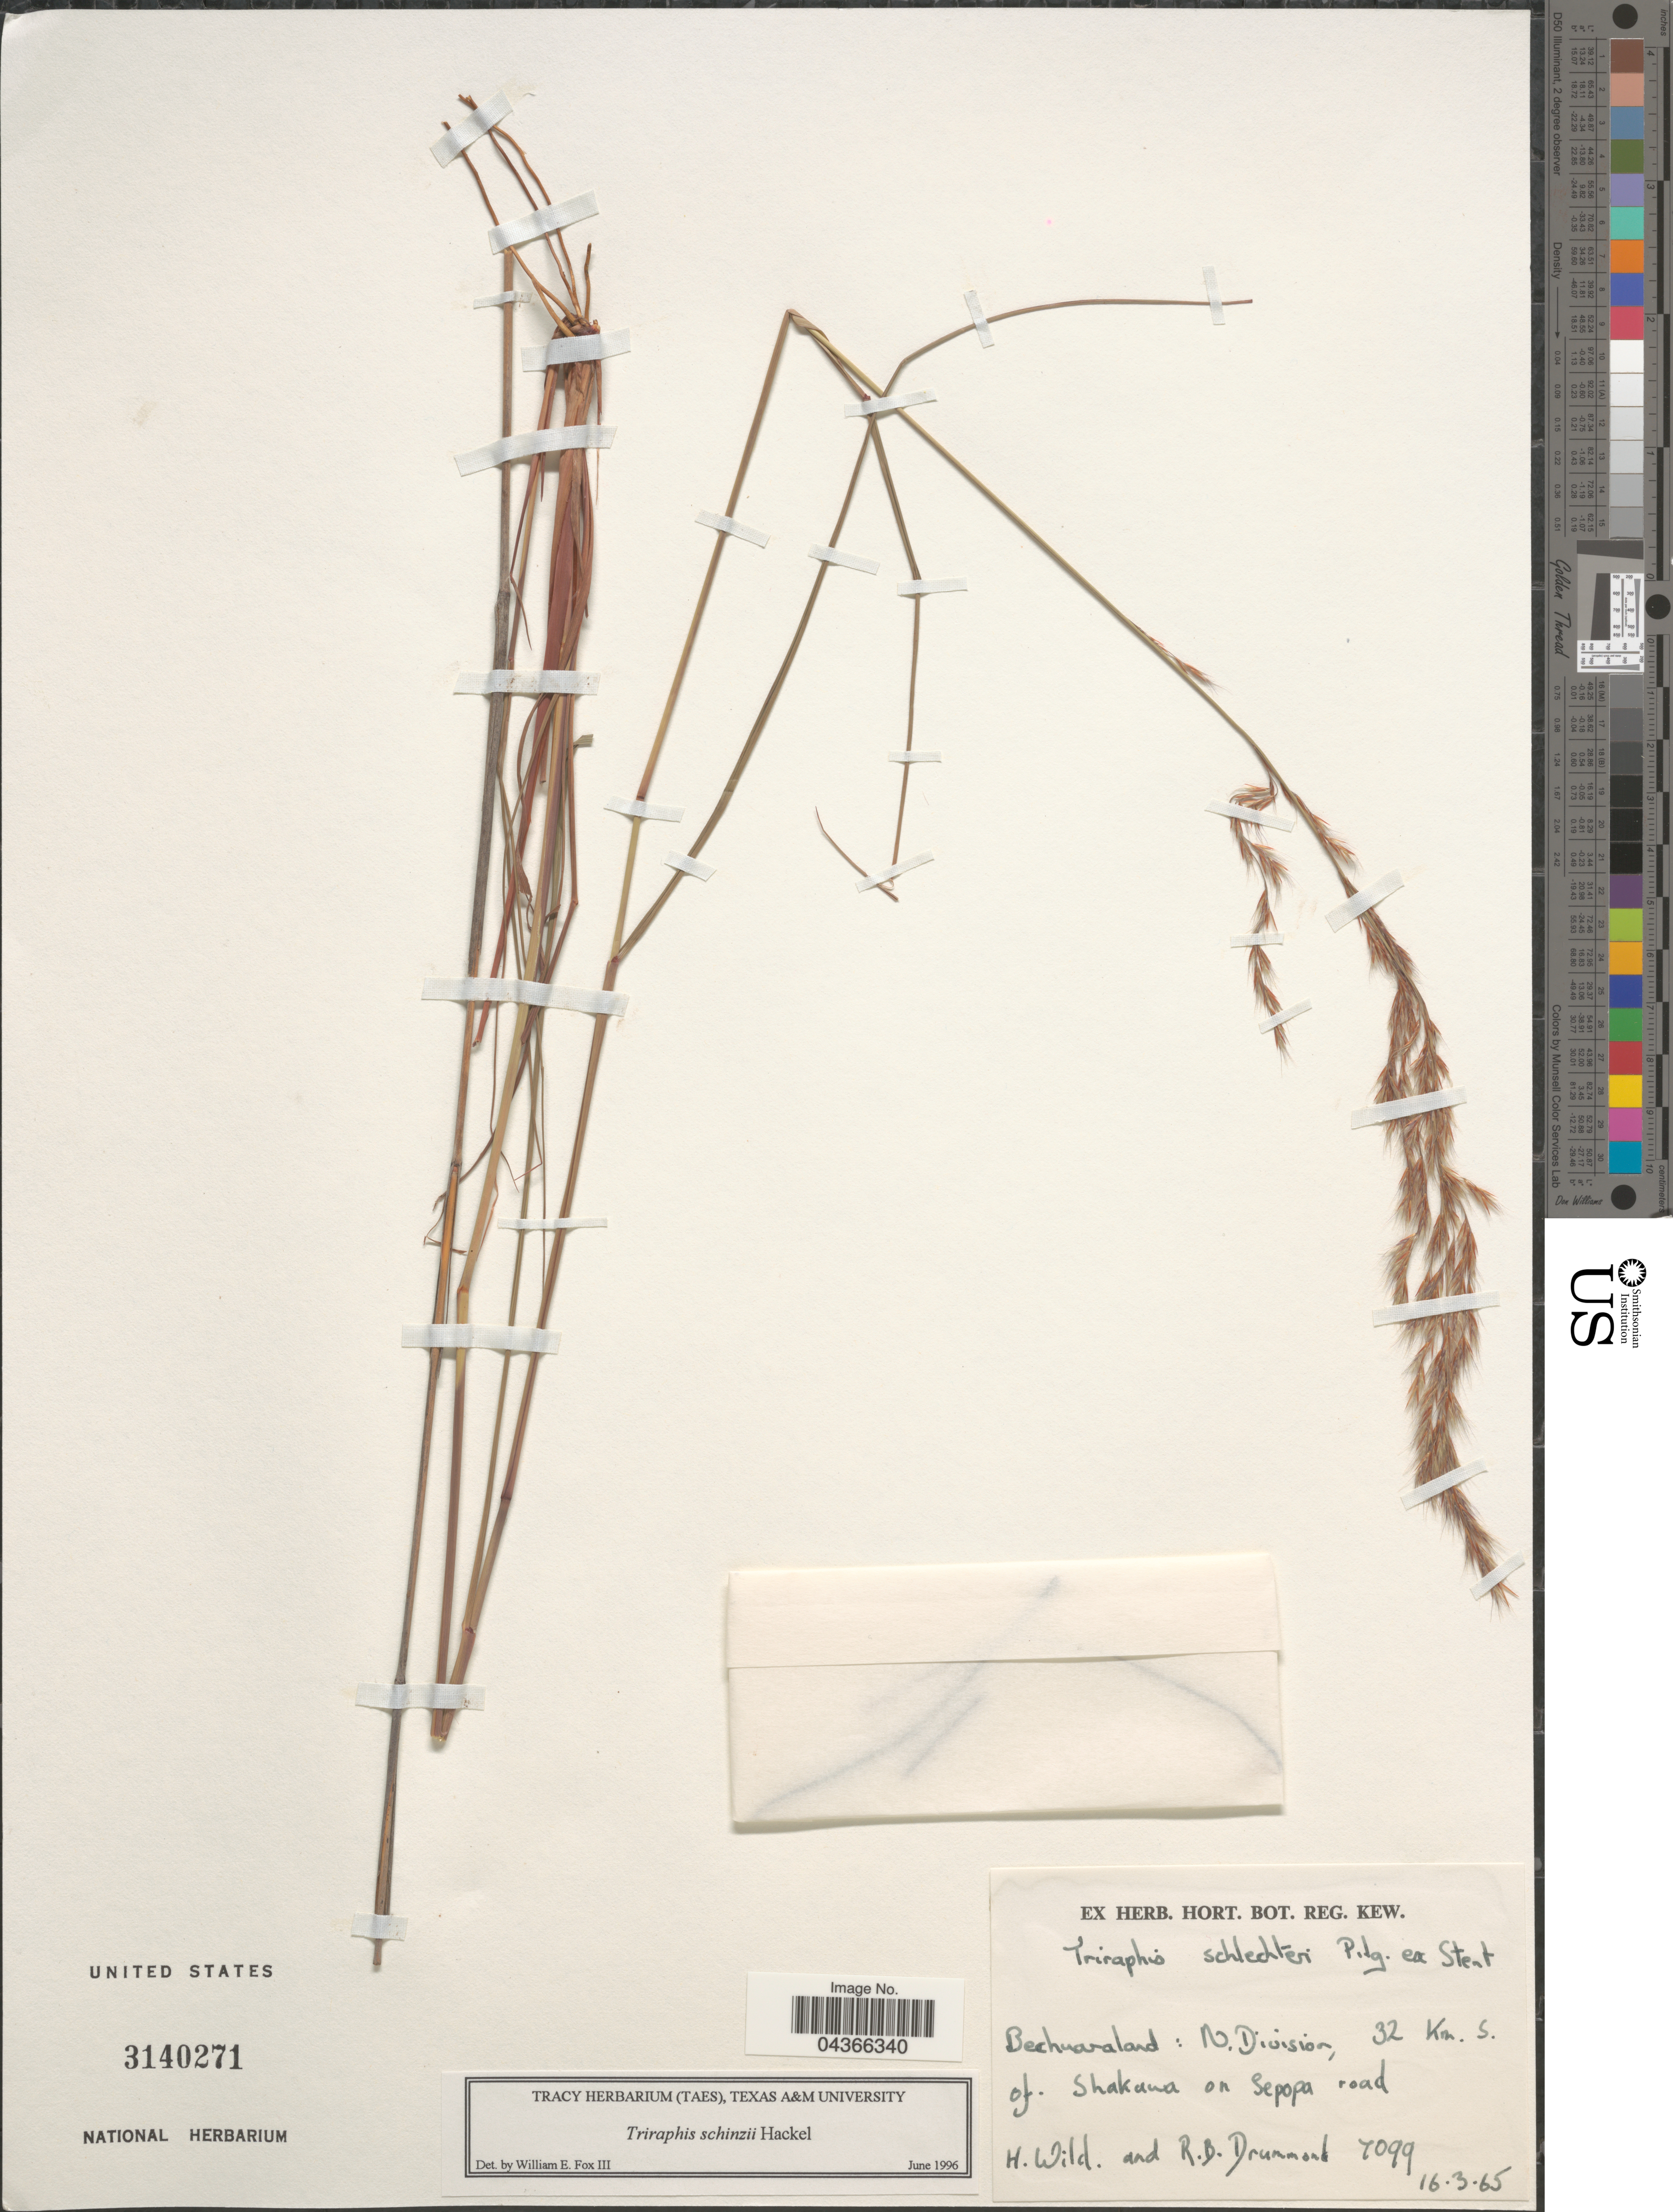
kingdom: Plantae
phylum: Tracheophyta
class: Liliopsida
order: Poales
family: Poaceae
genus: Triraphis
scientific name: Triraphis schinzii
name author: Hack.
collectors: H. Wild & R. Drummond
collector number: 7099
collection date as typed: Transcribed d/m/y: 16/3/65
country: Botswana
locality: Bechuanaland : N.Division, 32 Km. S. of. Shakawa on Sepopa road.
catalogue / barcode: US 3140271